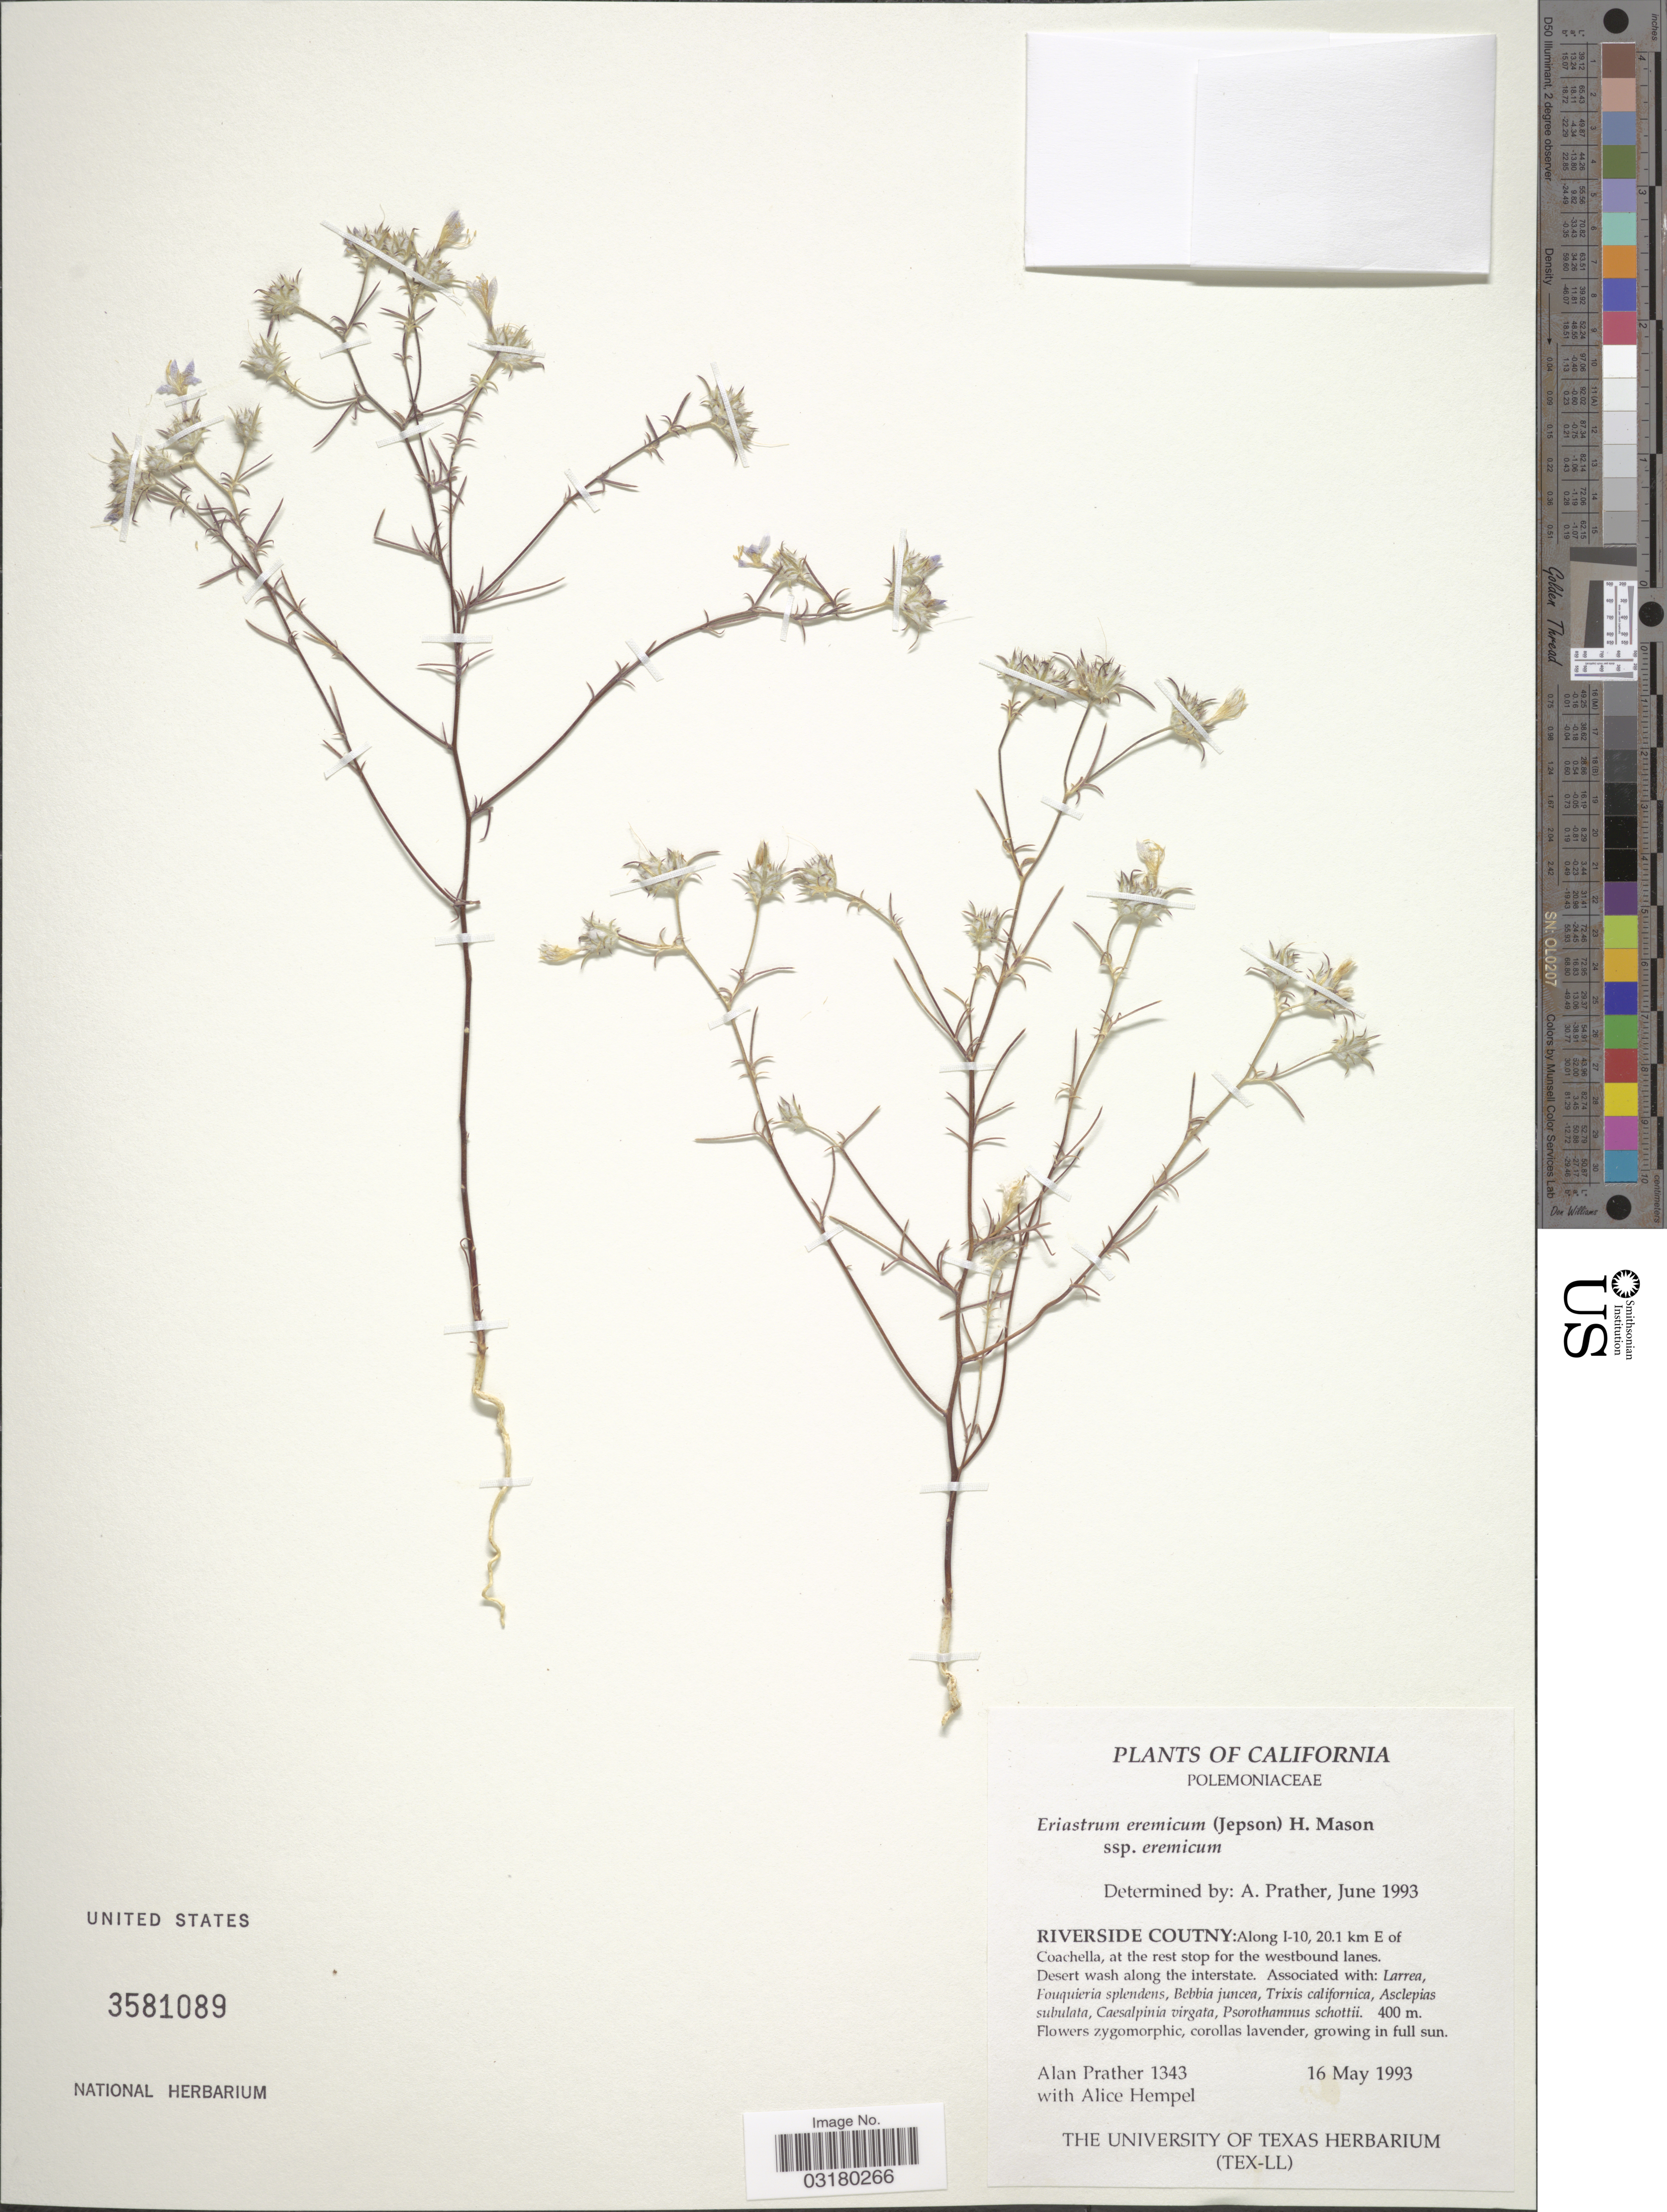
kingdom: Plantae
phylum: Tracheophyta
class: Magnoliopsida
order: Ericales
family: Polemoniaceae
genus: Eriastrum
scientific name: Eriastrum eremicum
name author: (Jeps.) H. Mason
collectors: L. A. Prather & A. Hempel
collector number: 1343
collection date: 1993-05-16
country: United States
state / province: California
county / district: Riverside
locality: Riverside County: Along 1-10, 20.1 km E of Coachella, at the rest stop for the westbound lanes. Desert wash along the interstate.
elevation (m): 400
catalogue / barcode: US 3581089